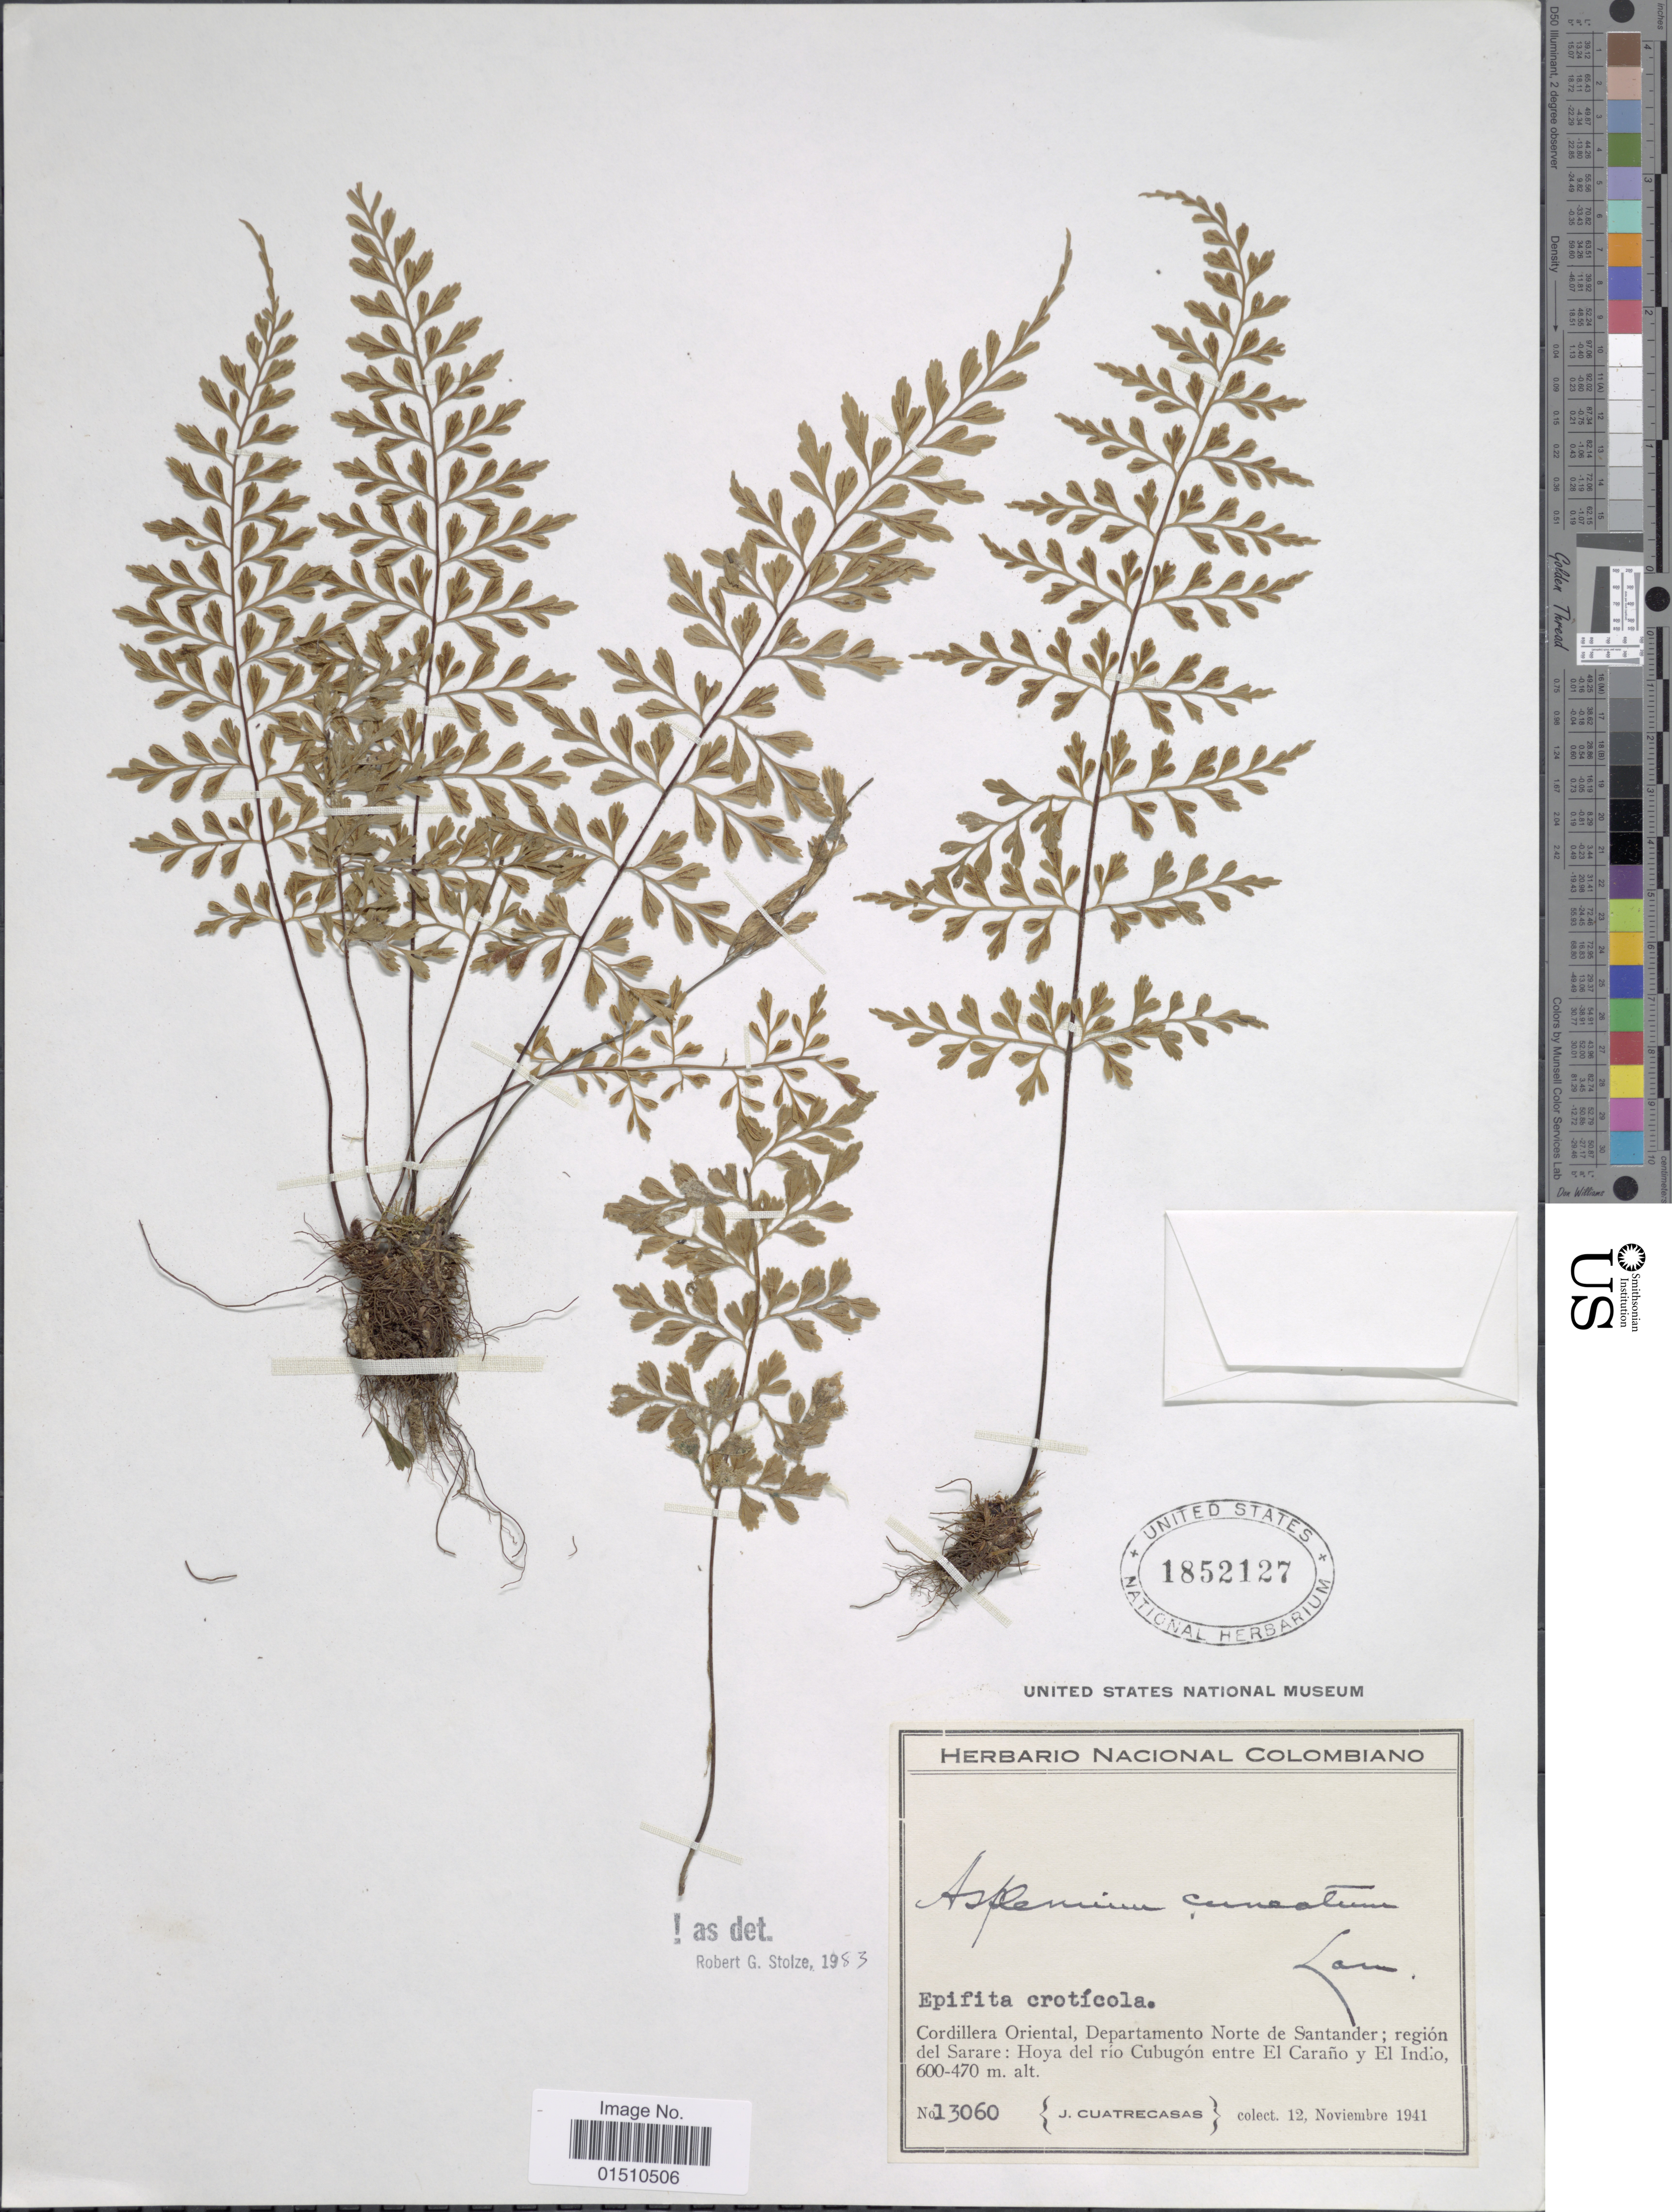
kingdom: Plantae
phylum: Tracheophyta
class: Polypodiopsida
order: Polypodiales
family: Aspleniaceae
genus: Asplenium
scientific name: Asplenium cuneatum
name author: Lam.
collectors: J. Cuatrecasas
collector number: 13060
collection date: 1941-11-12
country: Colombia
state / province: Norte de Santander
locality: Colombia, Cordillera Oriental, Departmento Norte de Santander; regio del Sarare: Hoya del rio Cubugon entre El Carano y El Indio.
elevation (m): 470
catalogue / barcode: US 1852127